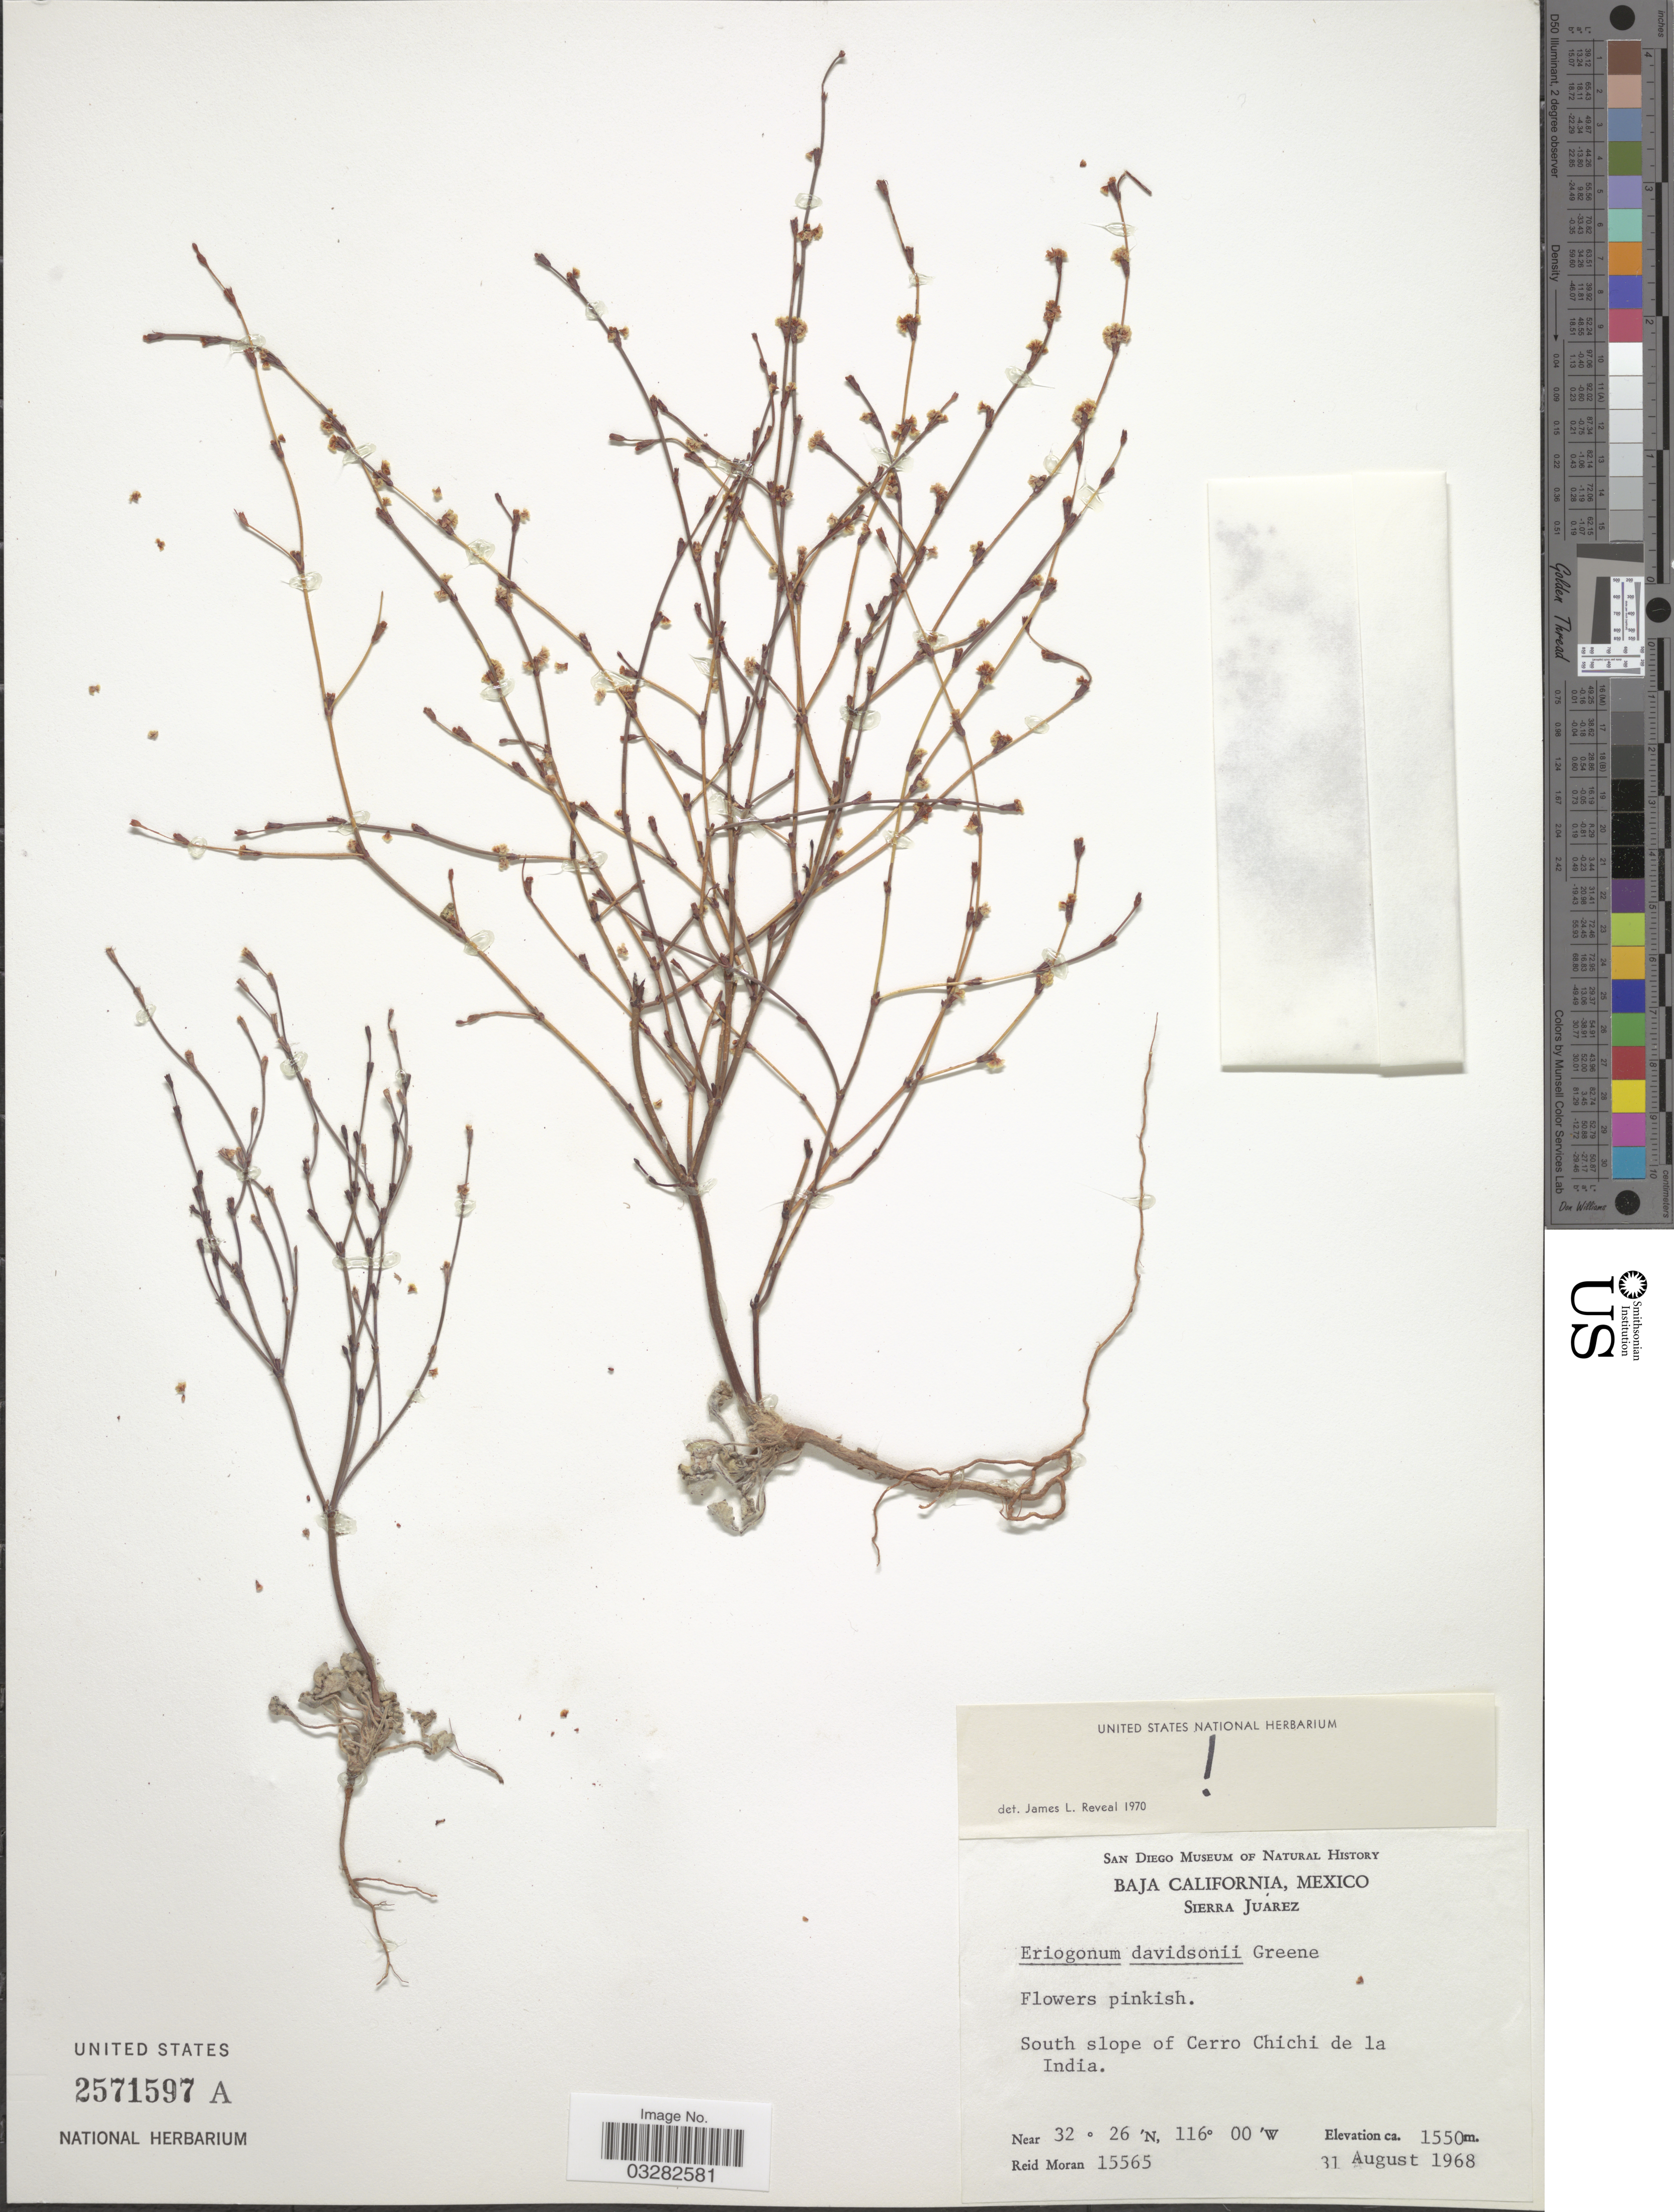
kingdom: Plantae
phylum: Tracheophyta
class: Magnoliopsida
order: Caryophyllales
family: Polygonaceae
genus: Eriogonum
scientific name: Eriogonum davidsonii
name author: Greene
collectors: R. Moran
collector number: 15565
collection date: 1968-08-31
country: Mexico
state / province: Baja California Norte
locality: Sierra Juarez. South slope of Cerro Chichi de la India.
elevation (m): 1550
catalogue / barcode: US 2571597A